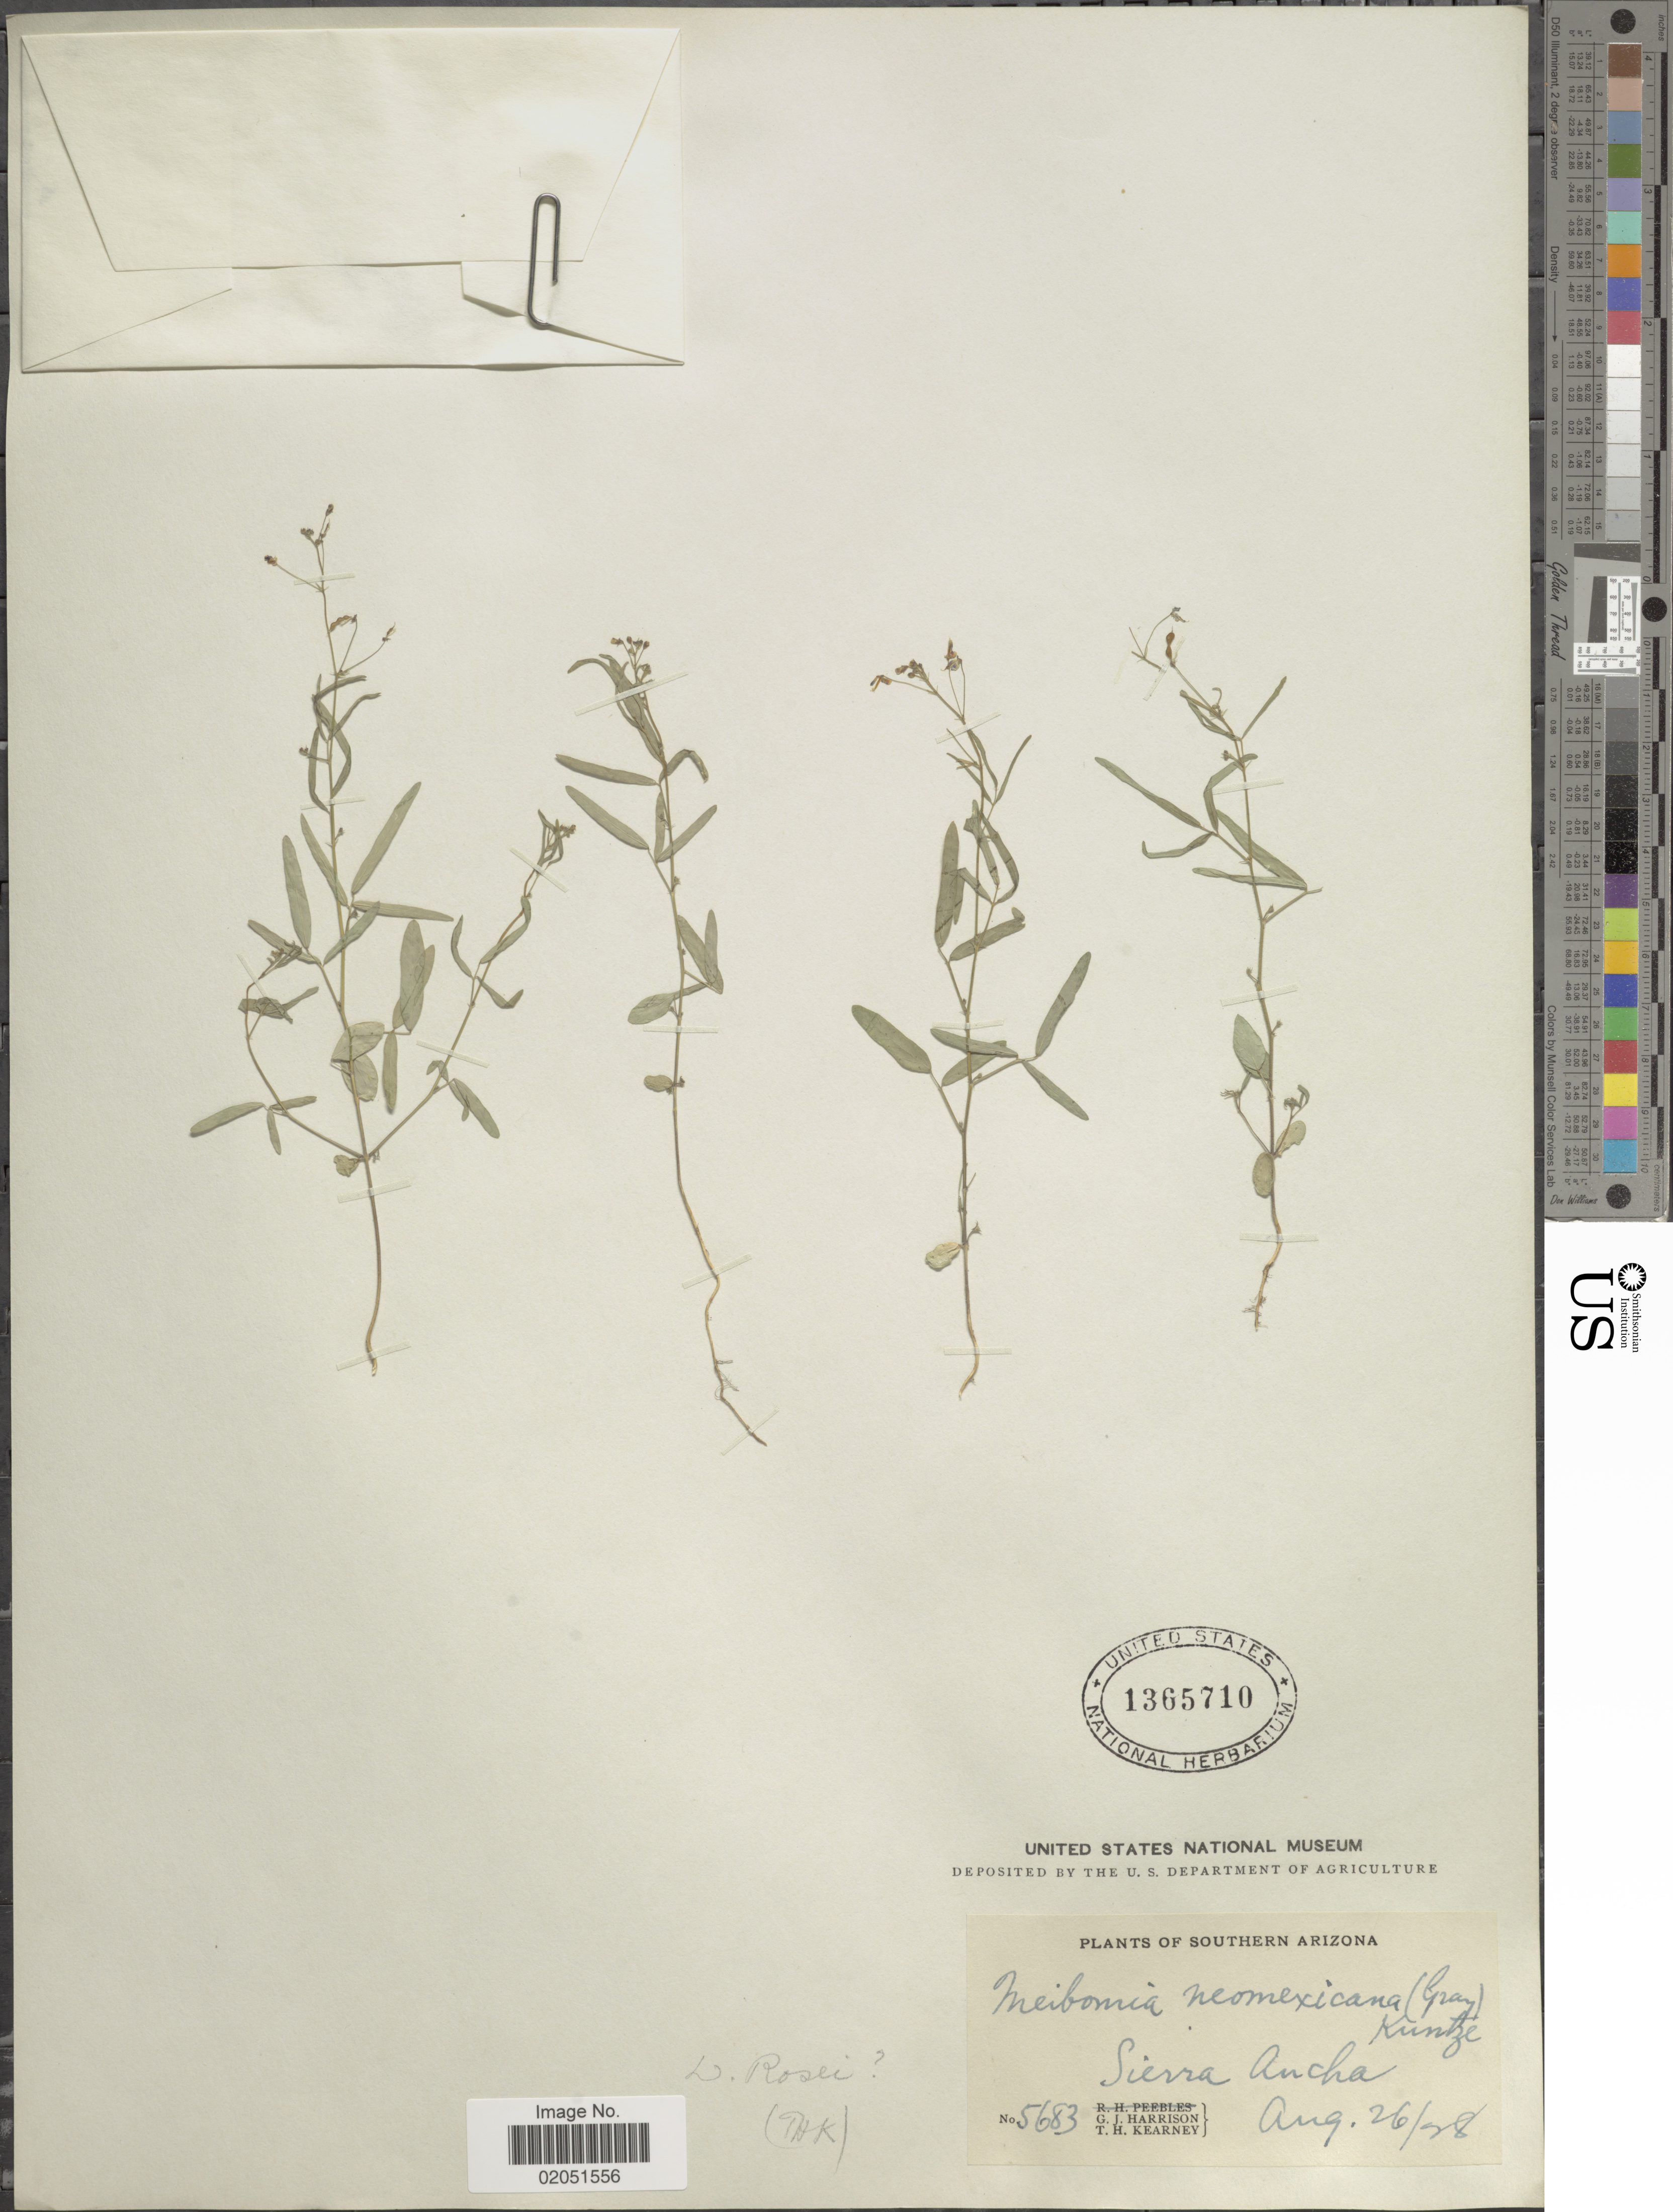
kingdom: Plantae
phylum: Tracheophyta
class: Magnoliopsida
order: Fabales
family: Fabaceae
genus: Desmodium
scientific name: Desmodium rosei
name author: B.G. Schub.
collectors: G. J. Harrison & T. H. Kearney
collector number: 5683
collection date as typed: Transcribed d/m/y: 26/8/28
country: United States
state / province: Arizona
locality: Southern Arizona, Sierra Ancha.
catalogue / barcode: US 1365710